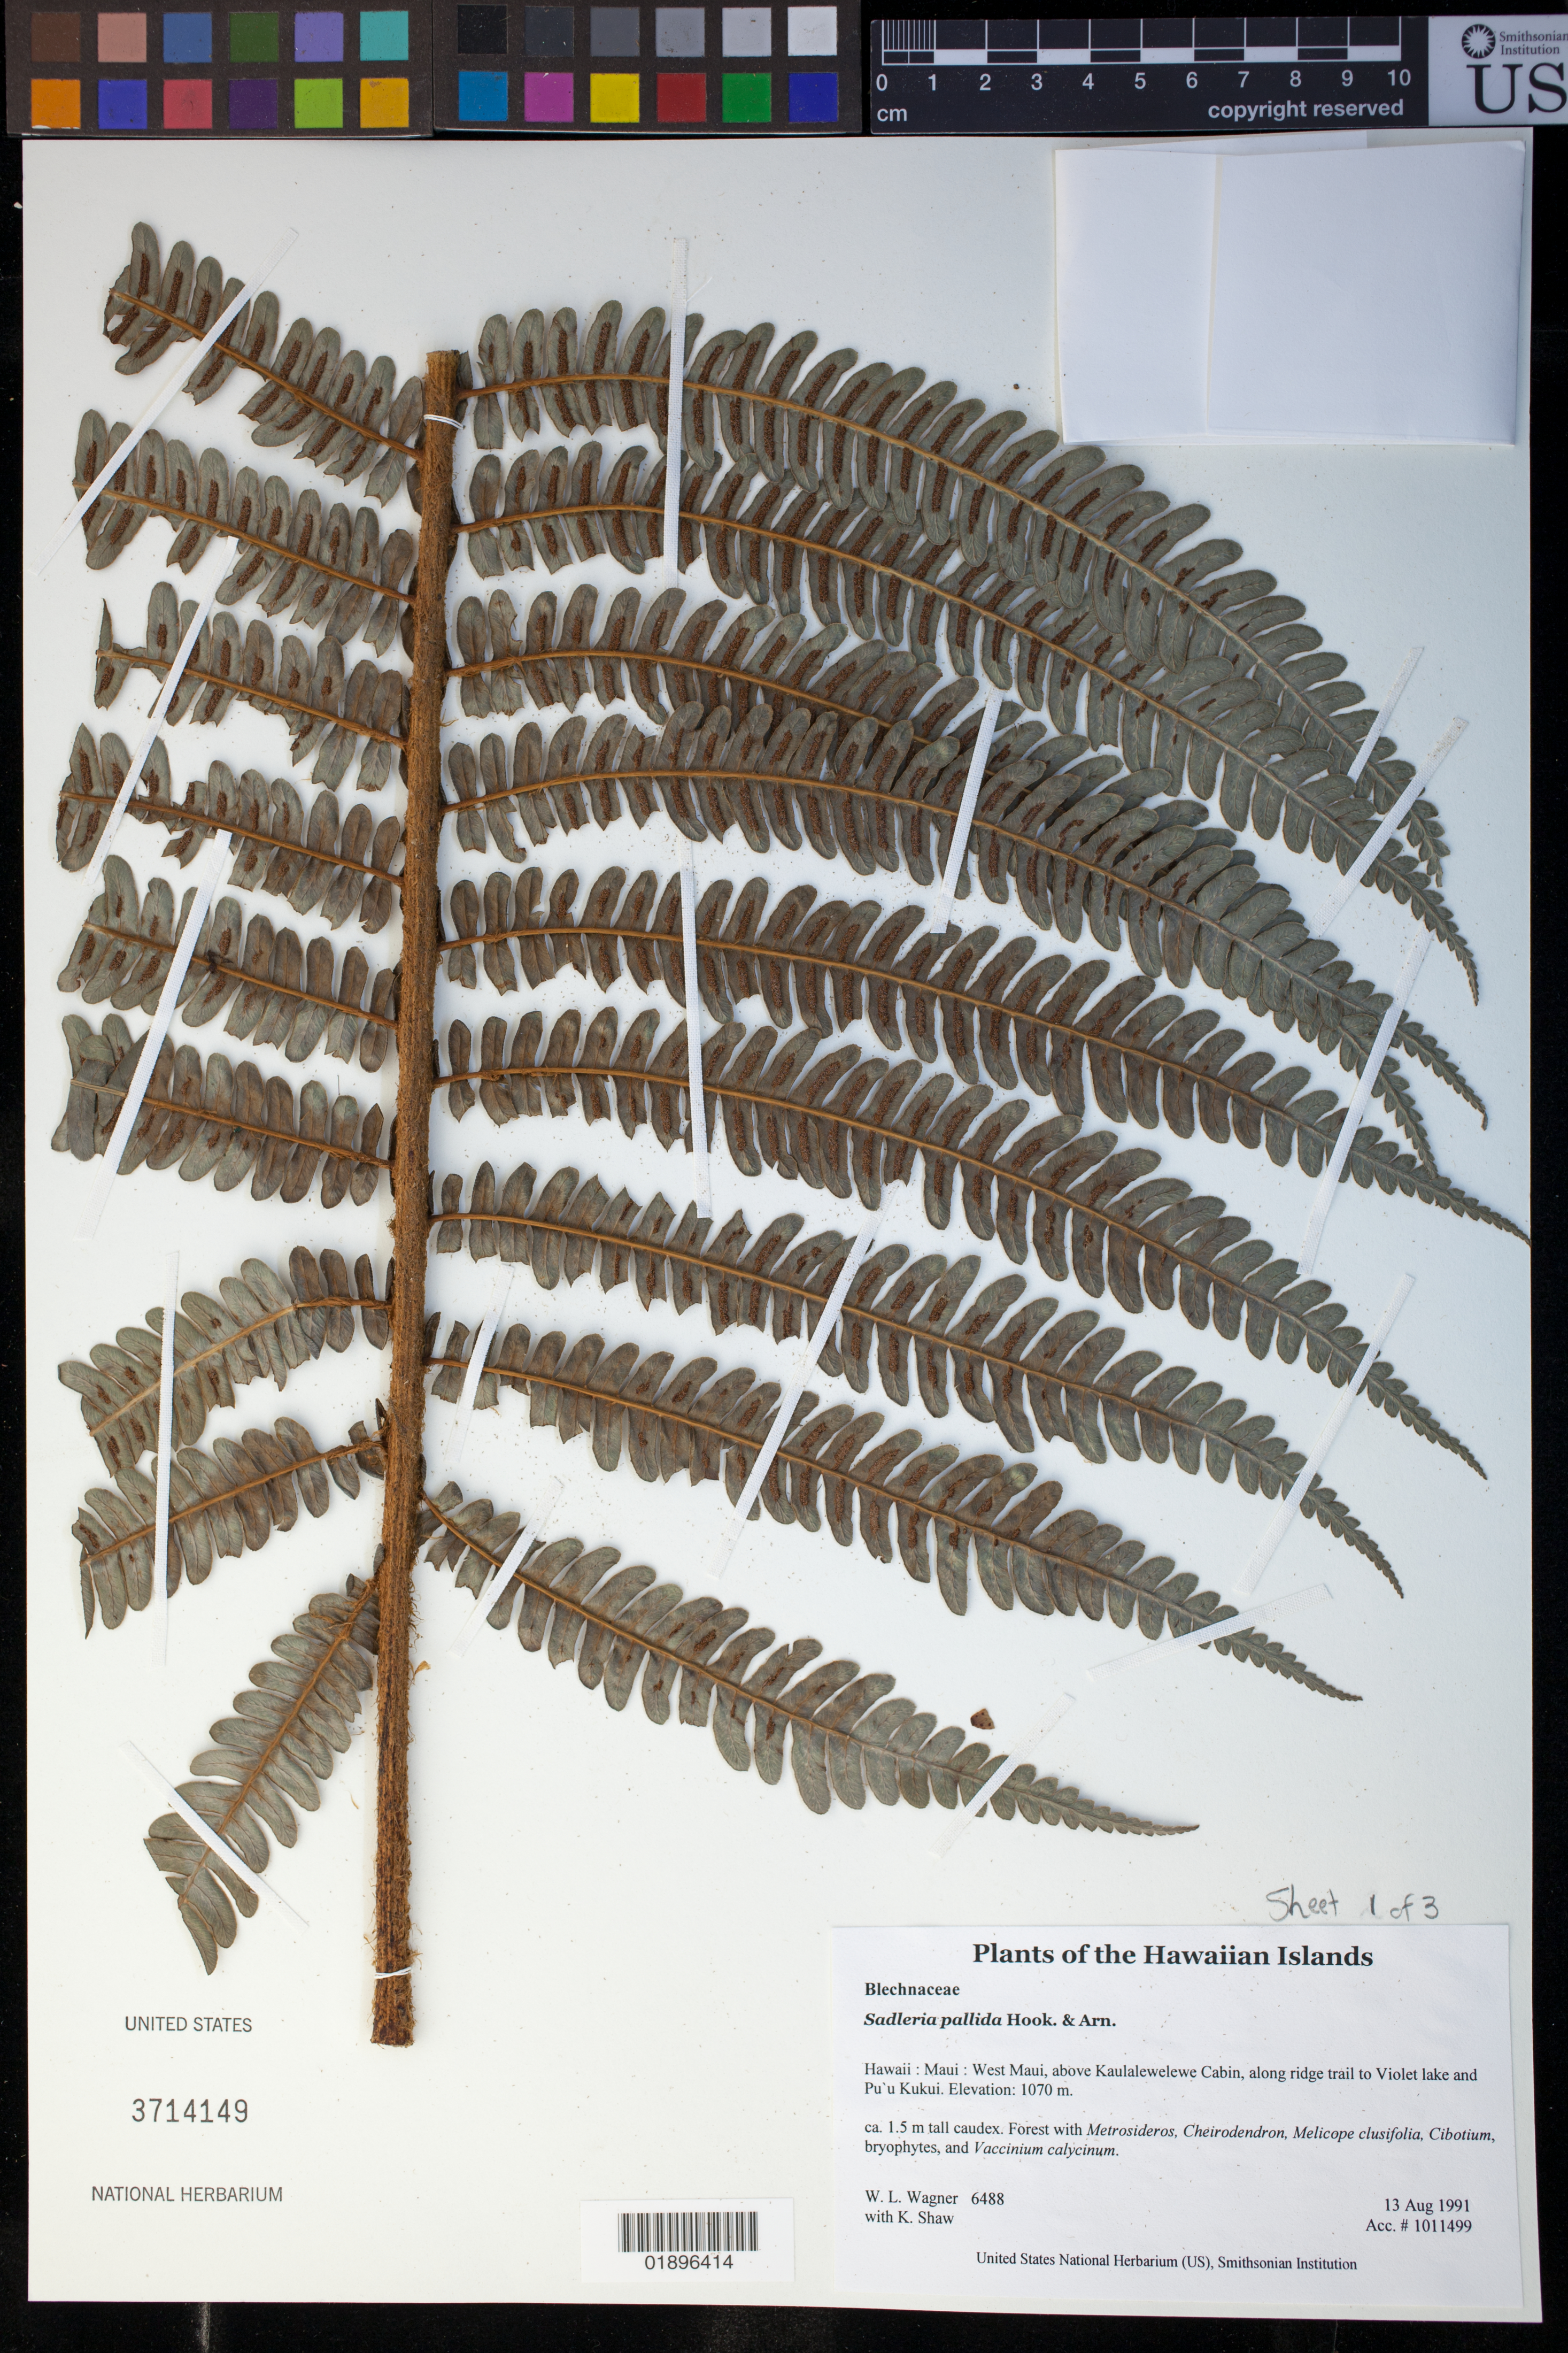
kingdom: Plantae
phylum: Tracheophyta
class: Polypodiopsida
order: Polypodiales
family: Blechnaceae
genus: Sadleria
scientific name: Sadleria pallida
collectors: W. L. Wagner & K. Shaw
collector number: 6488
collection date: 1991-08-13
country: United States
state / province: Hawaii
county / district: Maui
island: Maui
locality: West Maui, above Kaulalewelewe Cabin, along ridge trail to Violet lake and Pu'u Kukui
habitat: Forest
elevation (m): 1070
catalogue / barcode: US 3714149